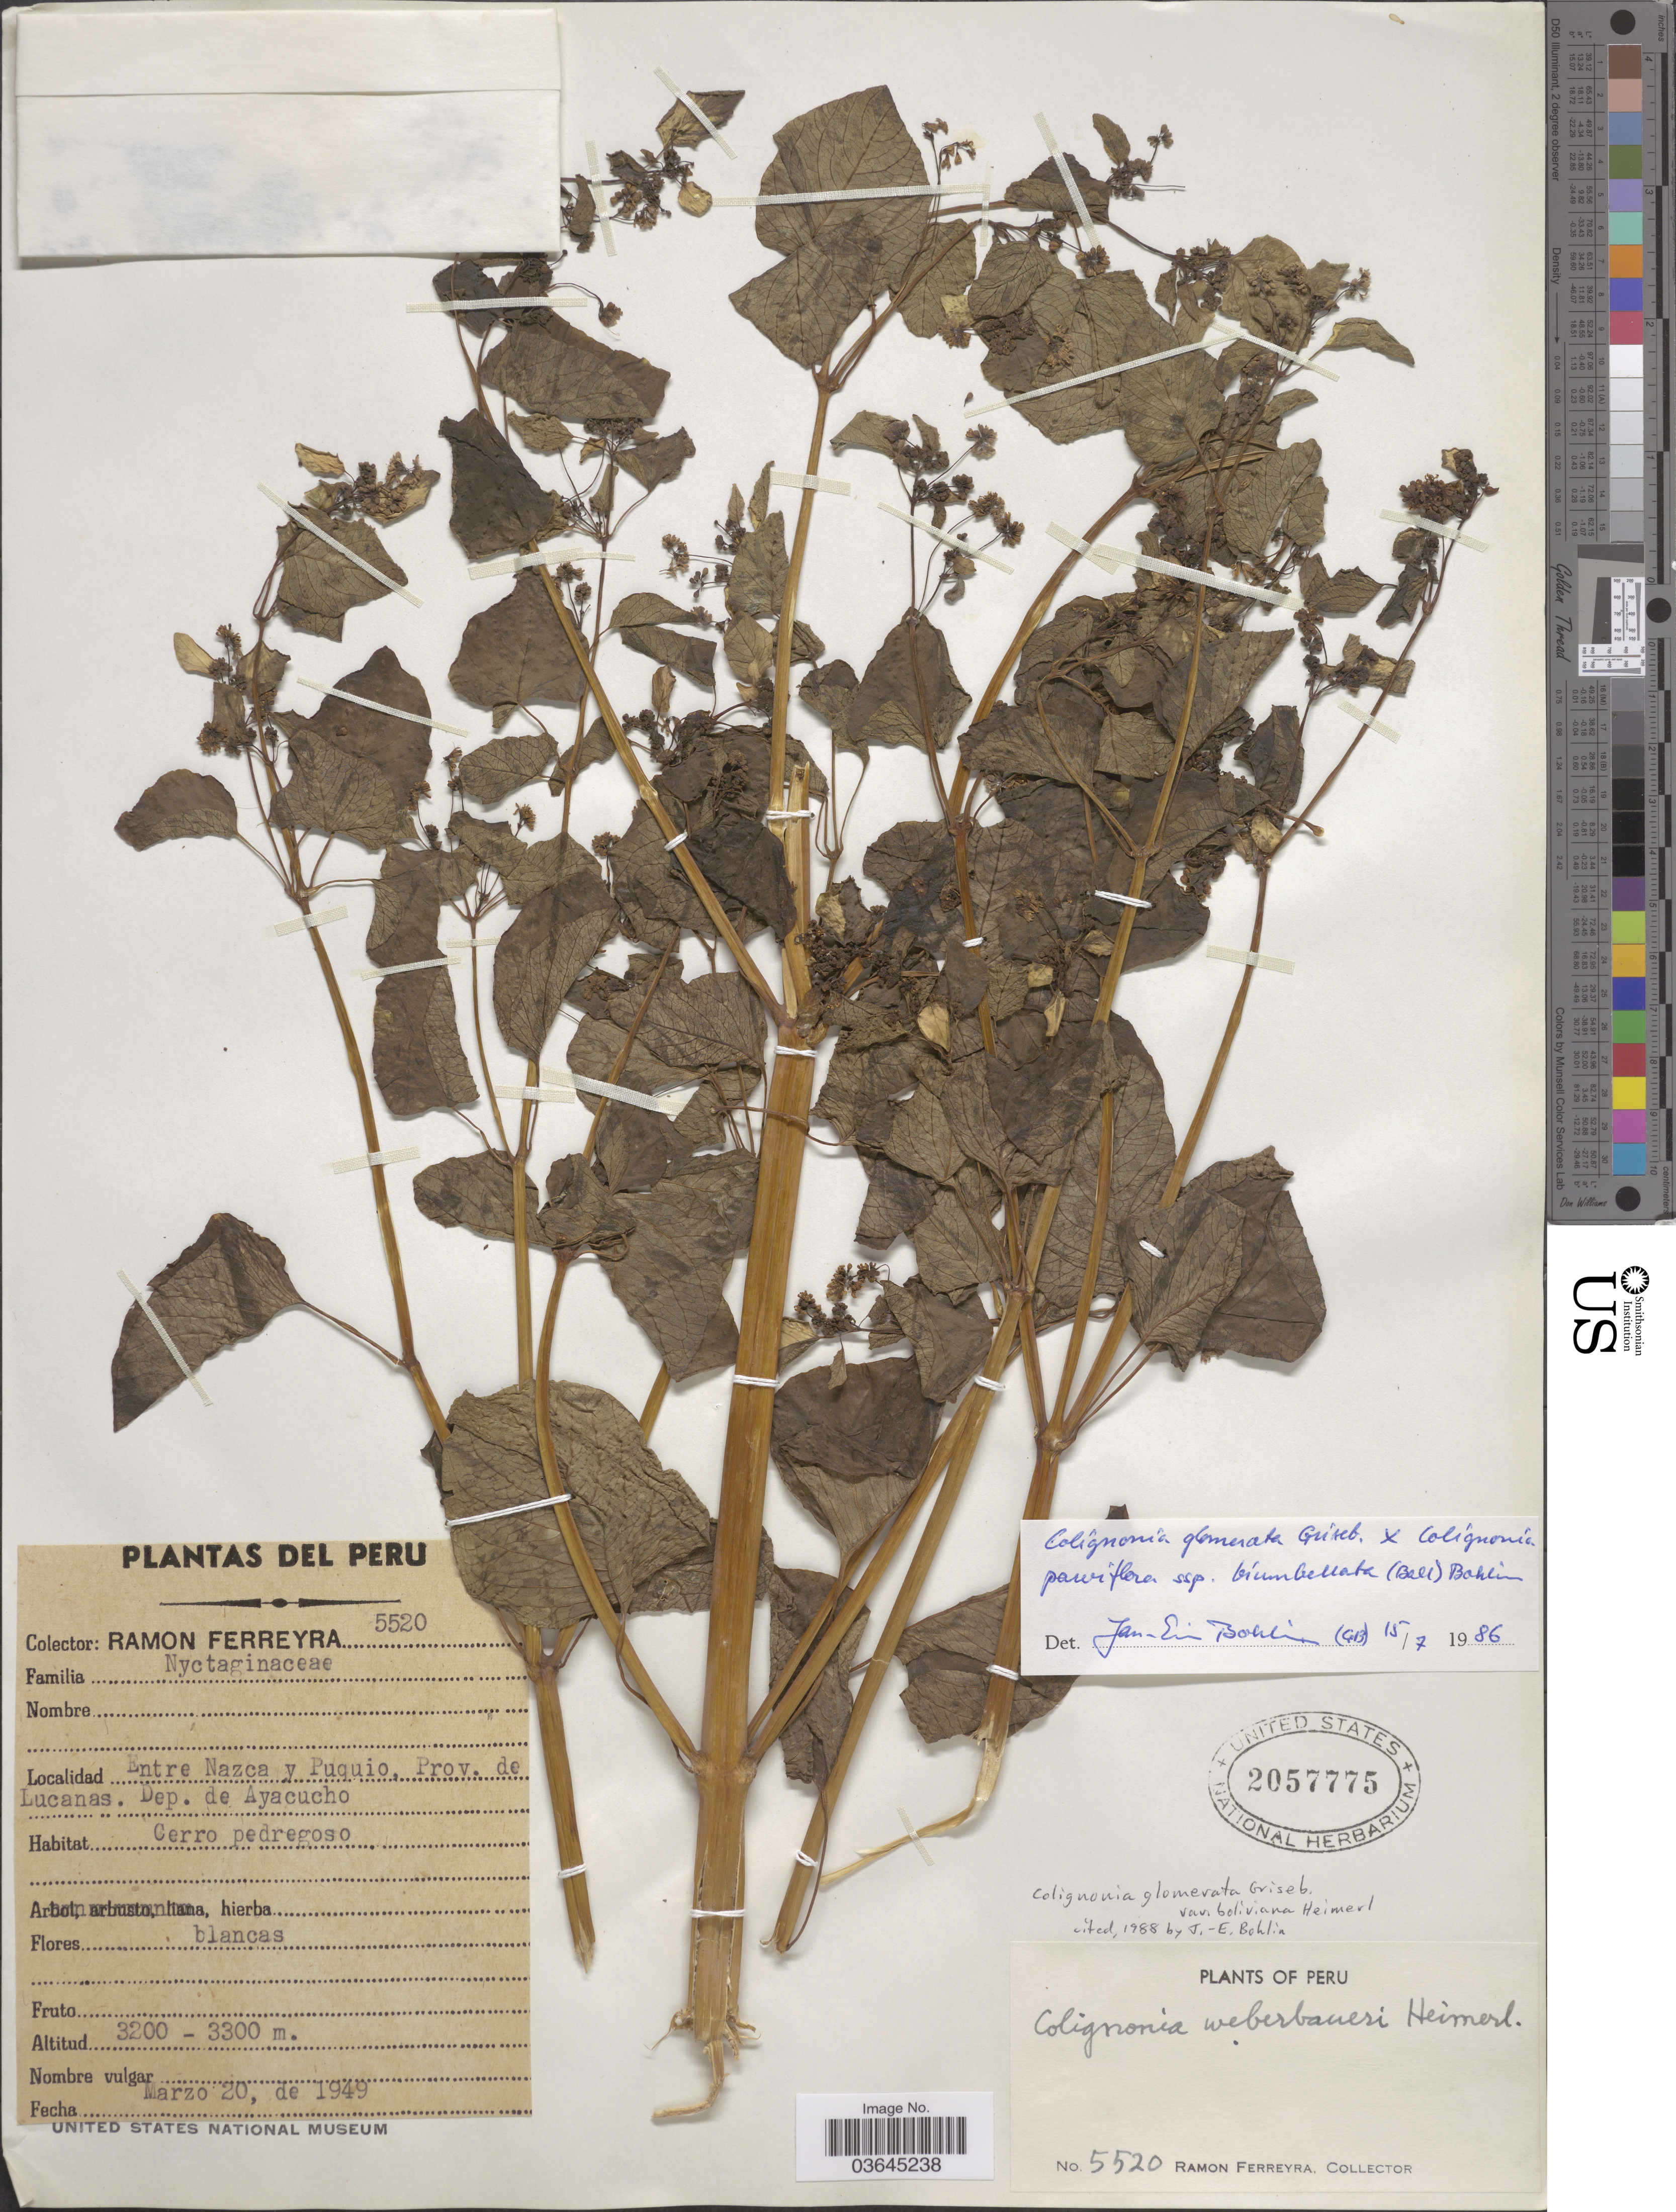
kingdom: Plantae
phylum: Tracheophyta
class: Magnoliopsida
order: Caryophyllales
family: Nyctaginaceae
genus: Colignonia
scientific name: Colignonia glomerata var. boliviana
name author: Heimerl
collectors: R. A. Ferreyra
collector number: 5520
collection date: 1949-03-20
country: Peru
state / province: Ayacucho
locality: Entre Nazca y Puquio, Prov. de Lucanas. Dep. de Ayacucho.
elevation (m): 3200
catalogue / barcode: US 2057775